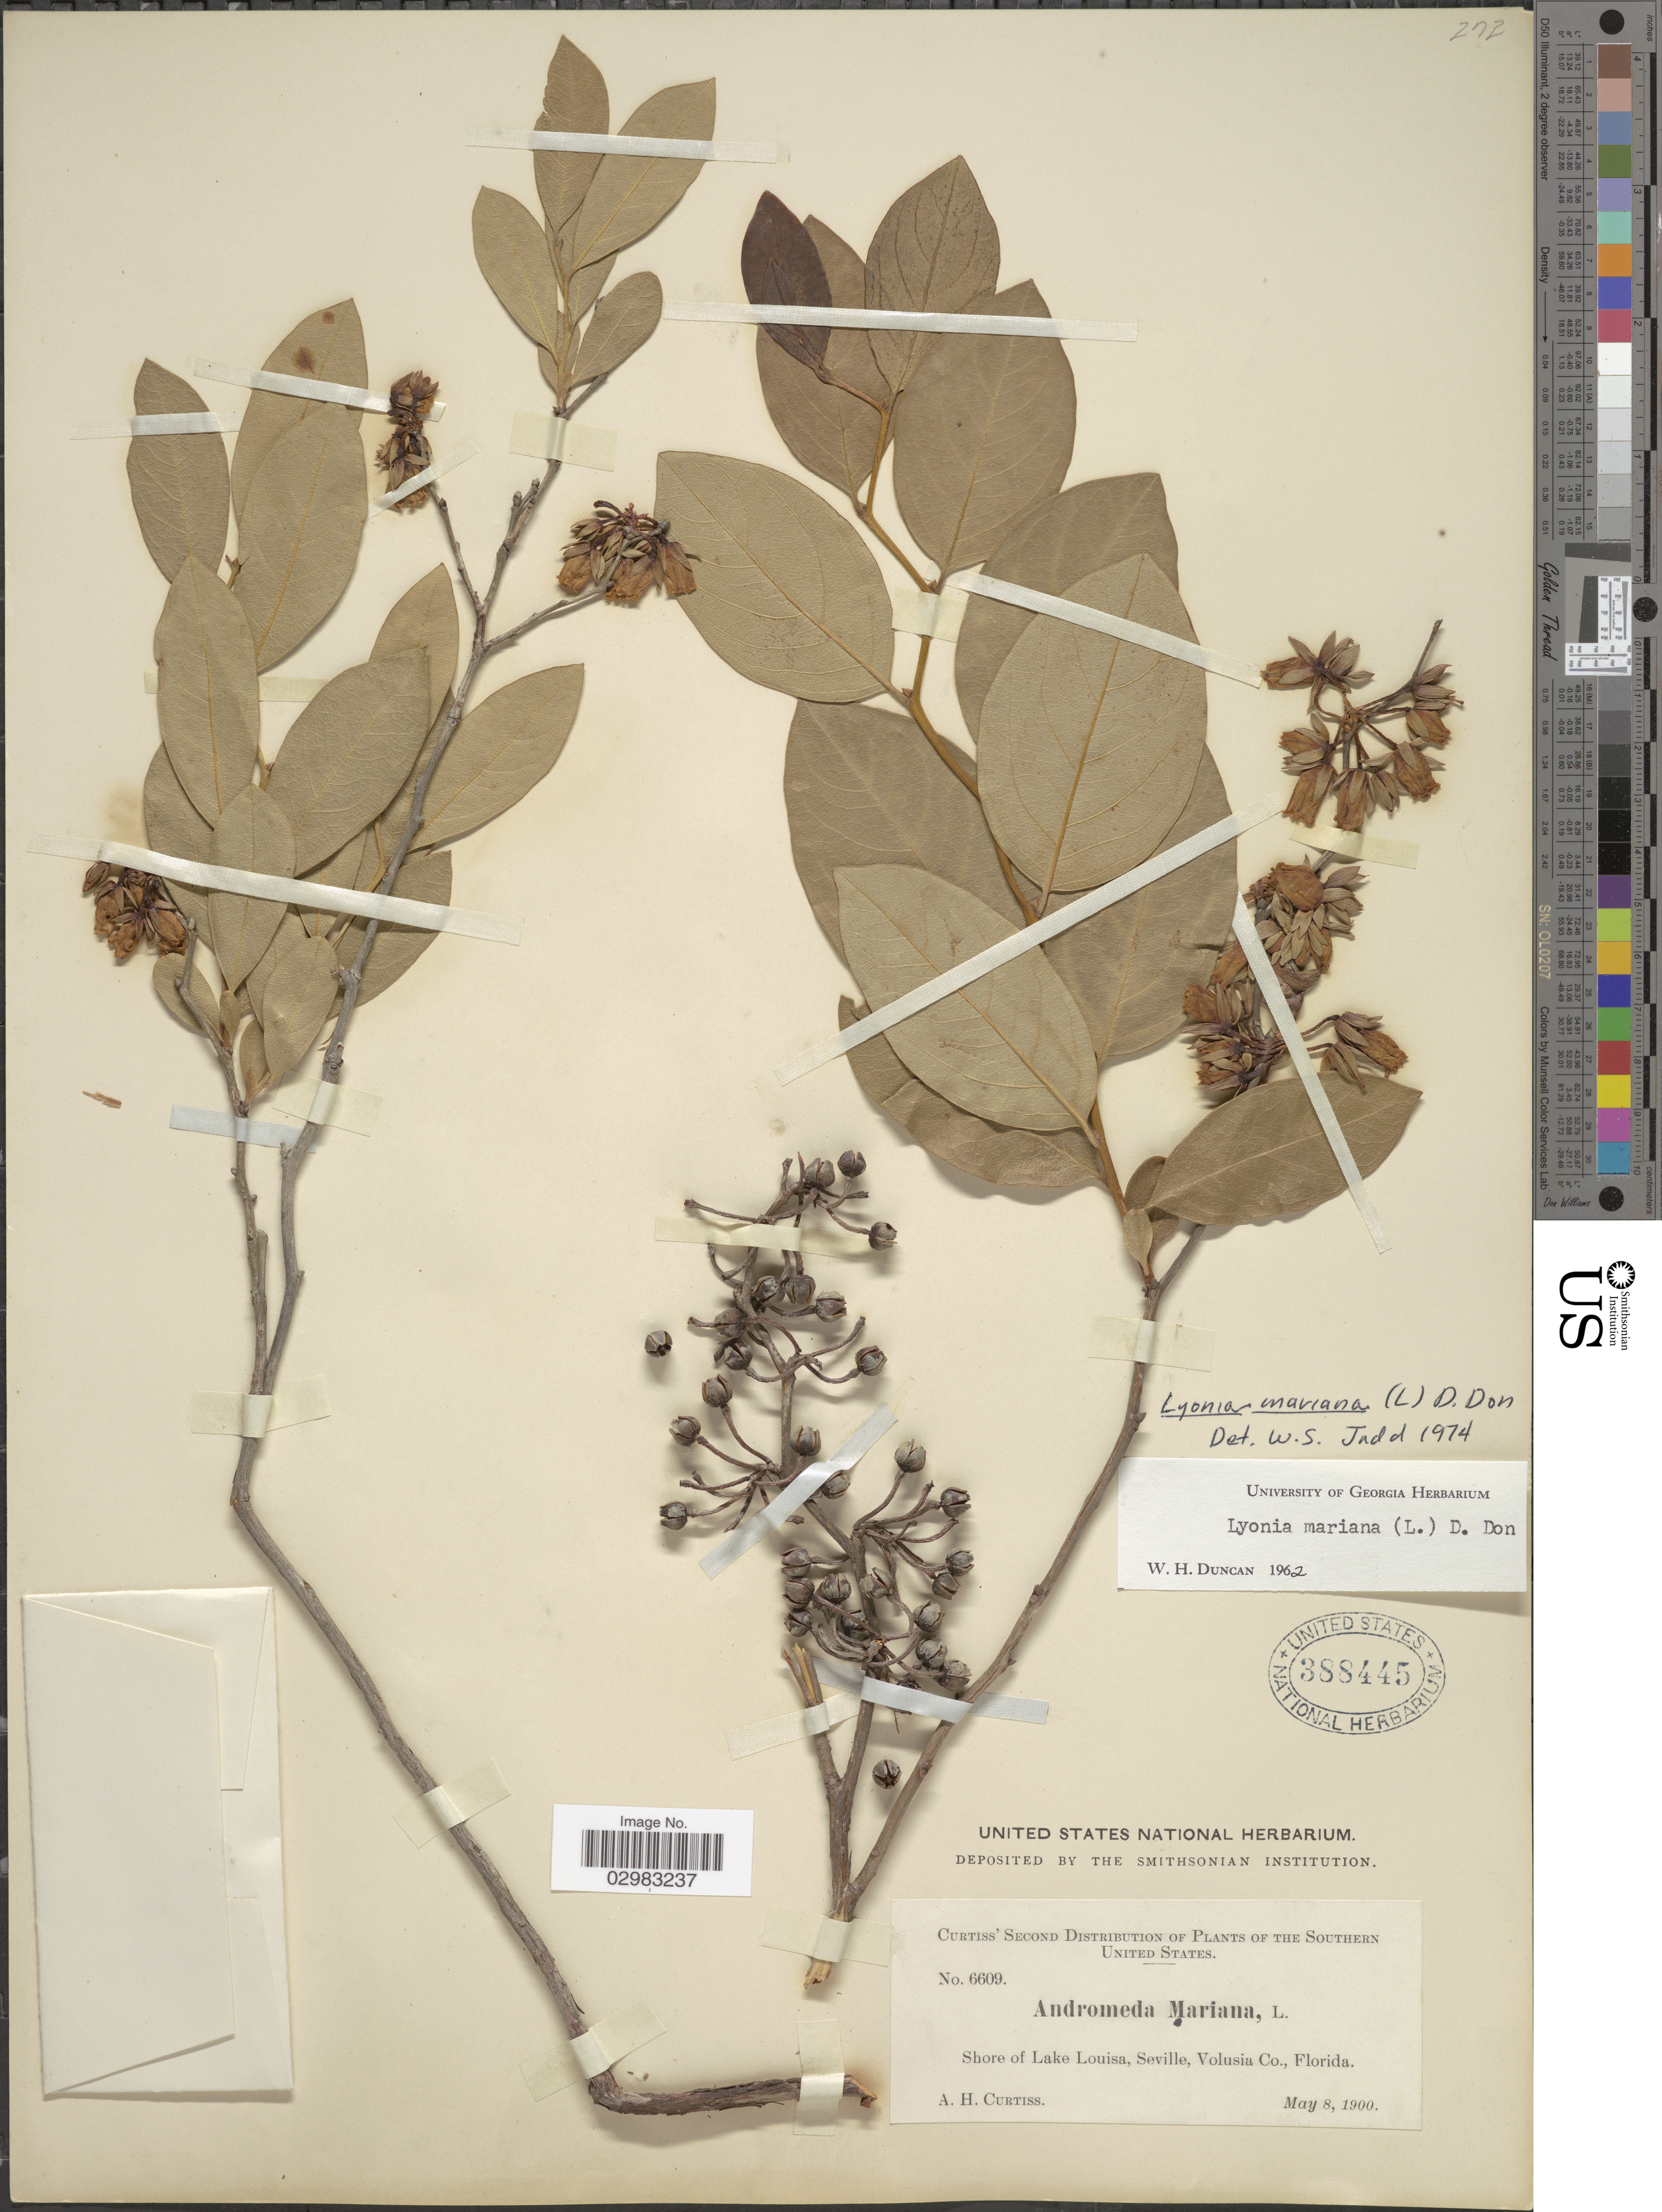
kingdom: Plantae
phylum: Tracheophyta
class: Magnoliopsida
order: Ericales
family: Ericaceae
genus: Lyonia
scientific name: Lyonia mariana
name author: (L.) D. Don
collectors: A. H. Curtiss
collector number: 6609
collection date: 1900-05-08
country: United States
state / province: Florida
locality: Shore of Lake Louisa, Seville, Volusia Co.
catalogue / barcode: US 388445